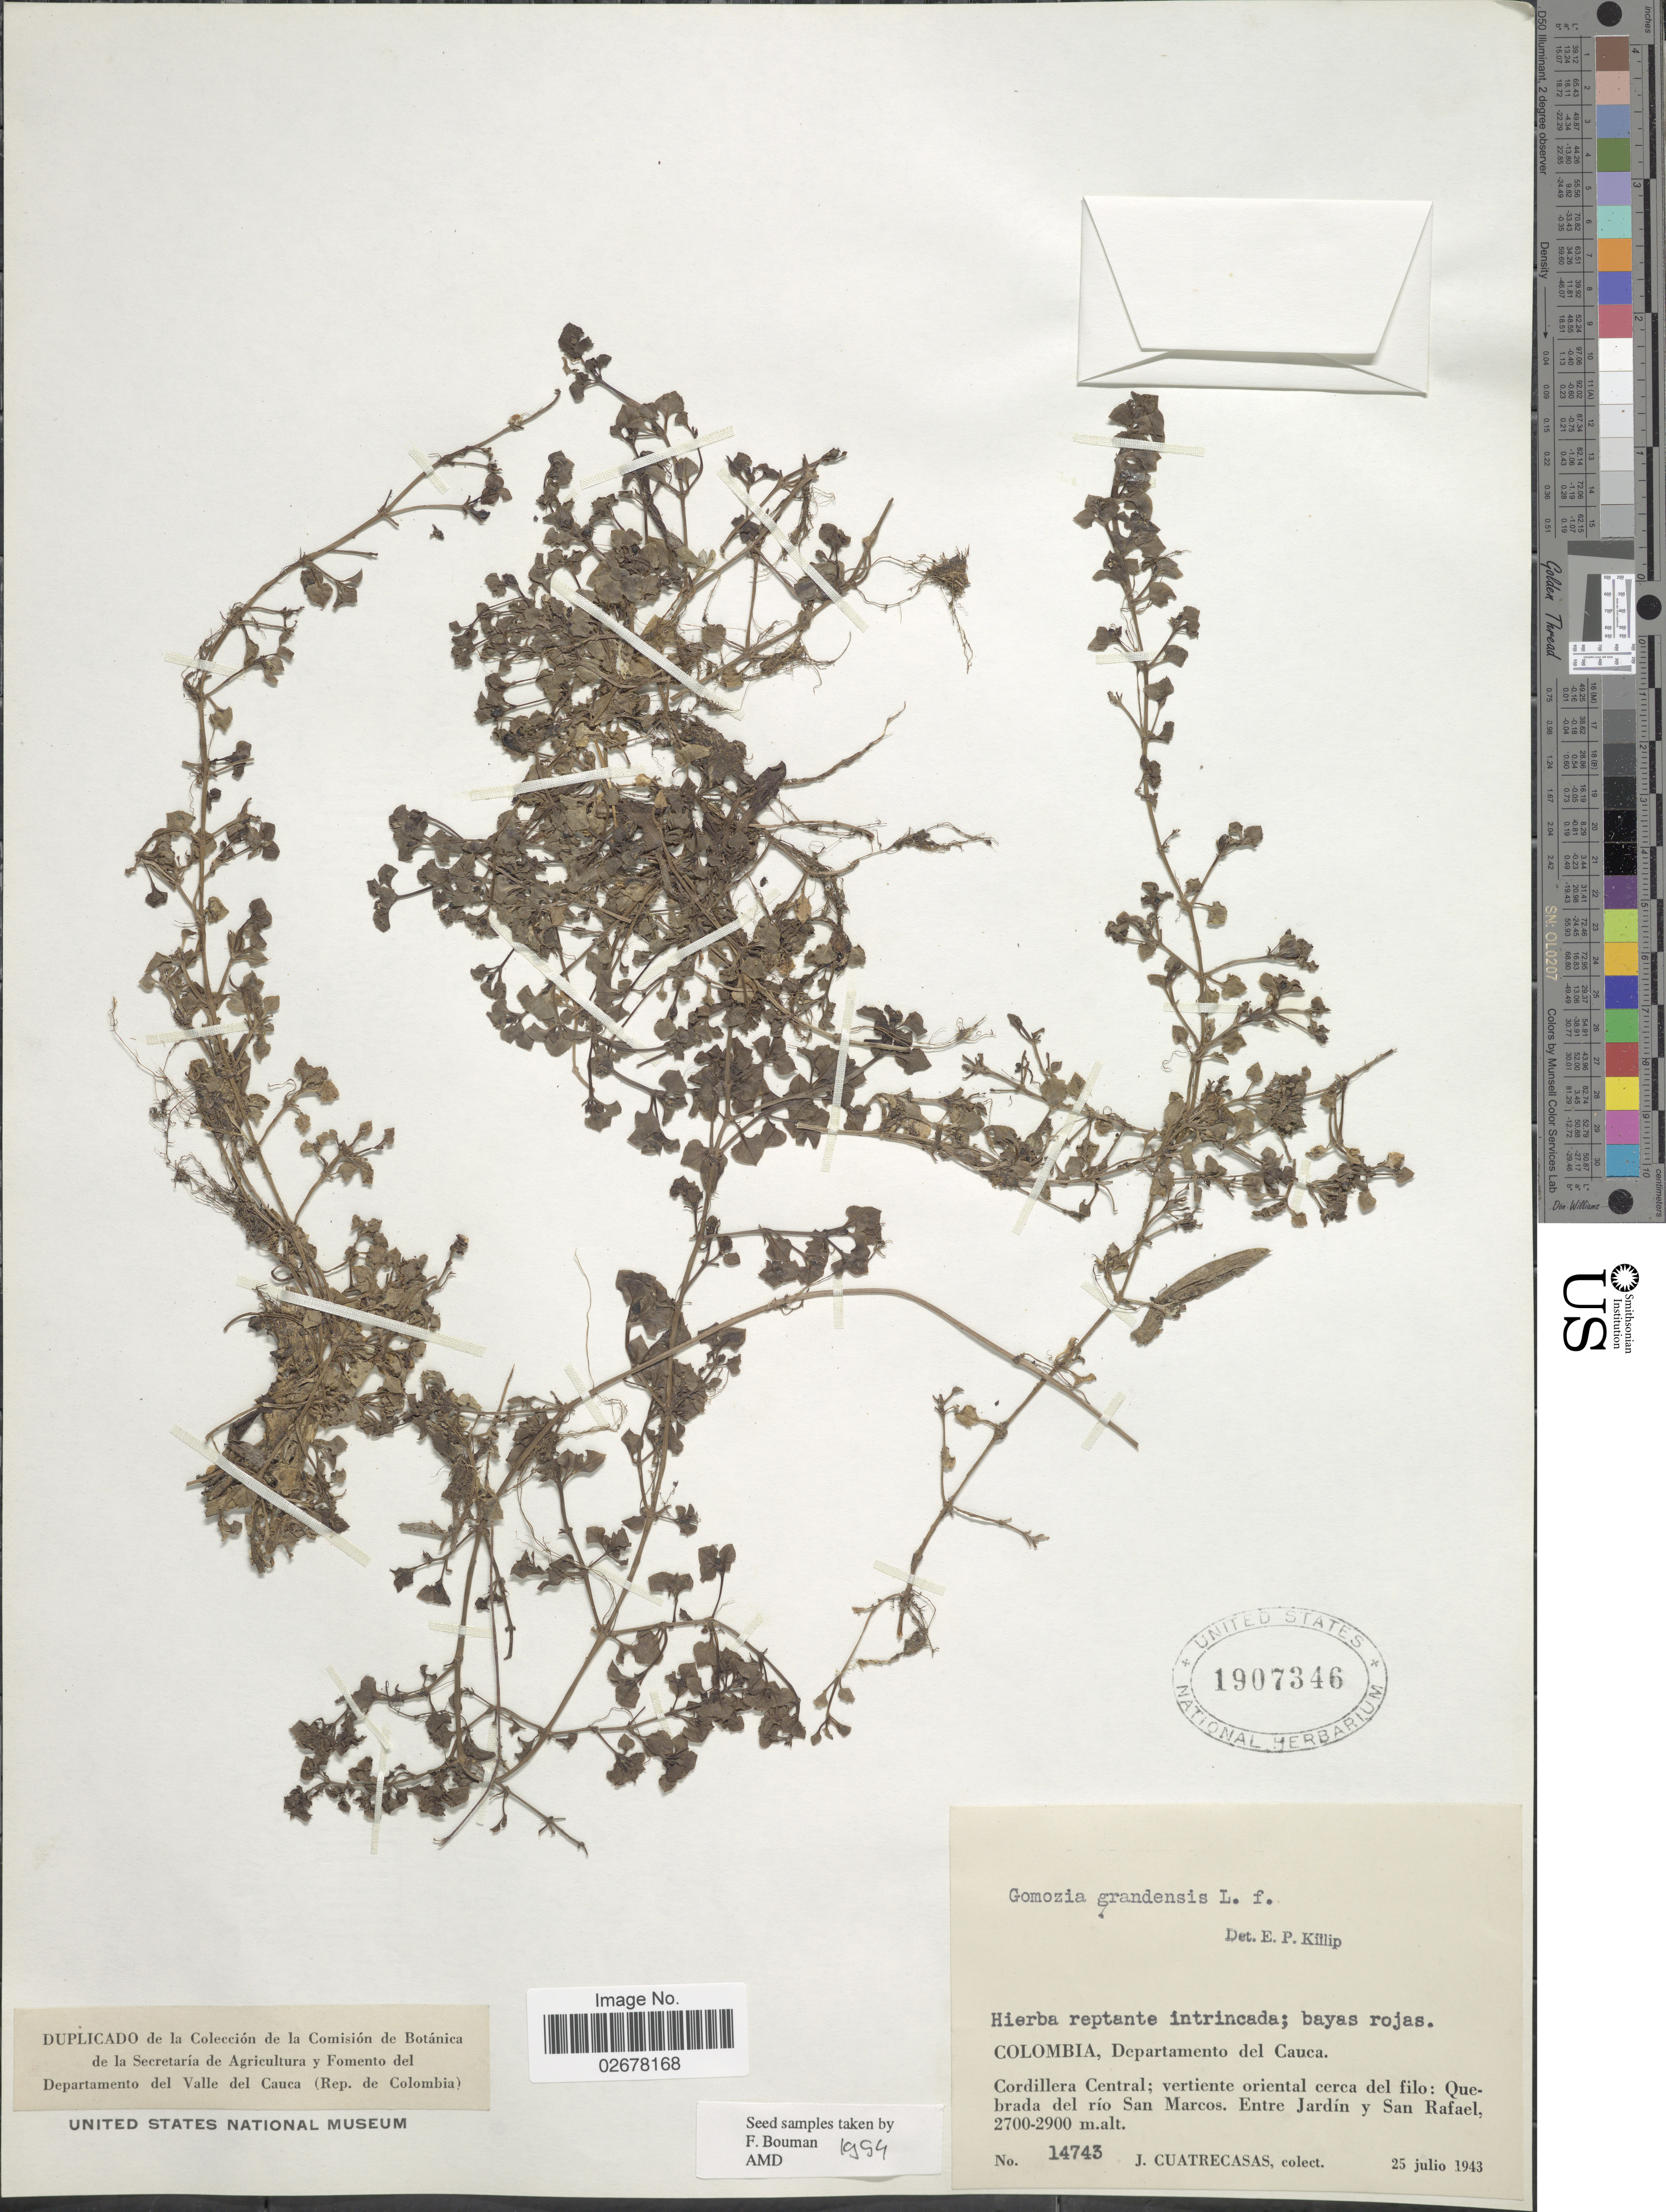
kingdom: Plantae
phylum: Tracheophyta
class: Magnoliopsida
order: Gentianales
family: Rubiaceae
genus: Nertera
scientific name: Nertera depressa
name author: Banks & Sol. ex Gaertn.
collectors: J. Cuatrecasas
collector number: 14743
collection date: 1943-07-25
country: Colombia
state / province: Cauca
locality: Departamento del Cauca, Cordillera Central; vertiente oriental cerca del filo: Quebrada del río San Marcos. Entre Jardín y San Rafael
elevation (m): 2700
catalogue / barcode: US 1907346